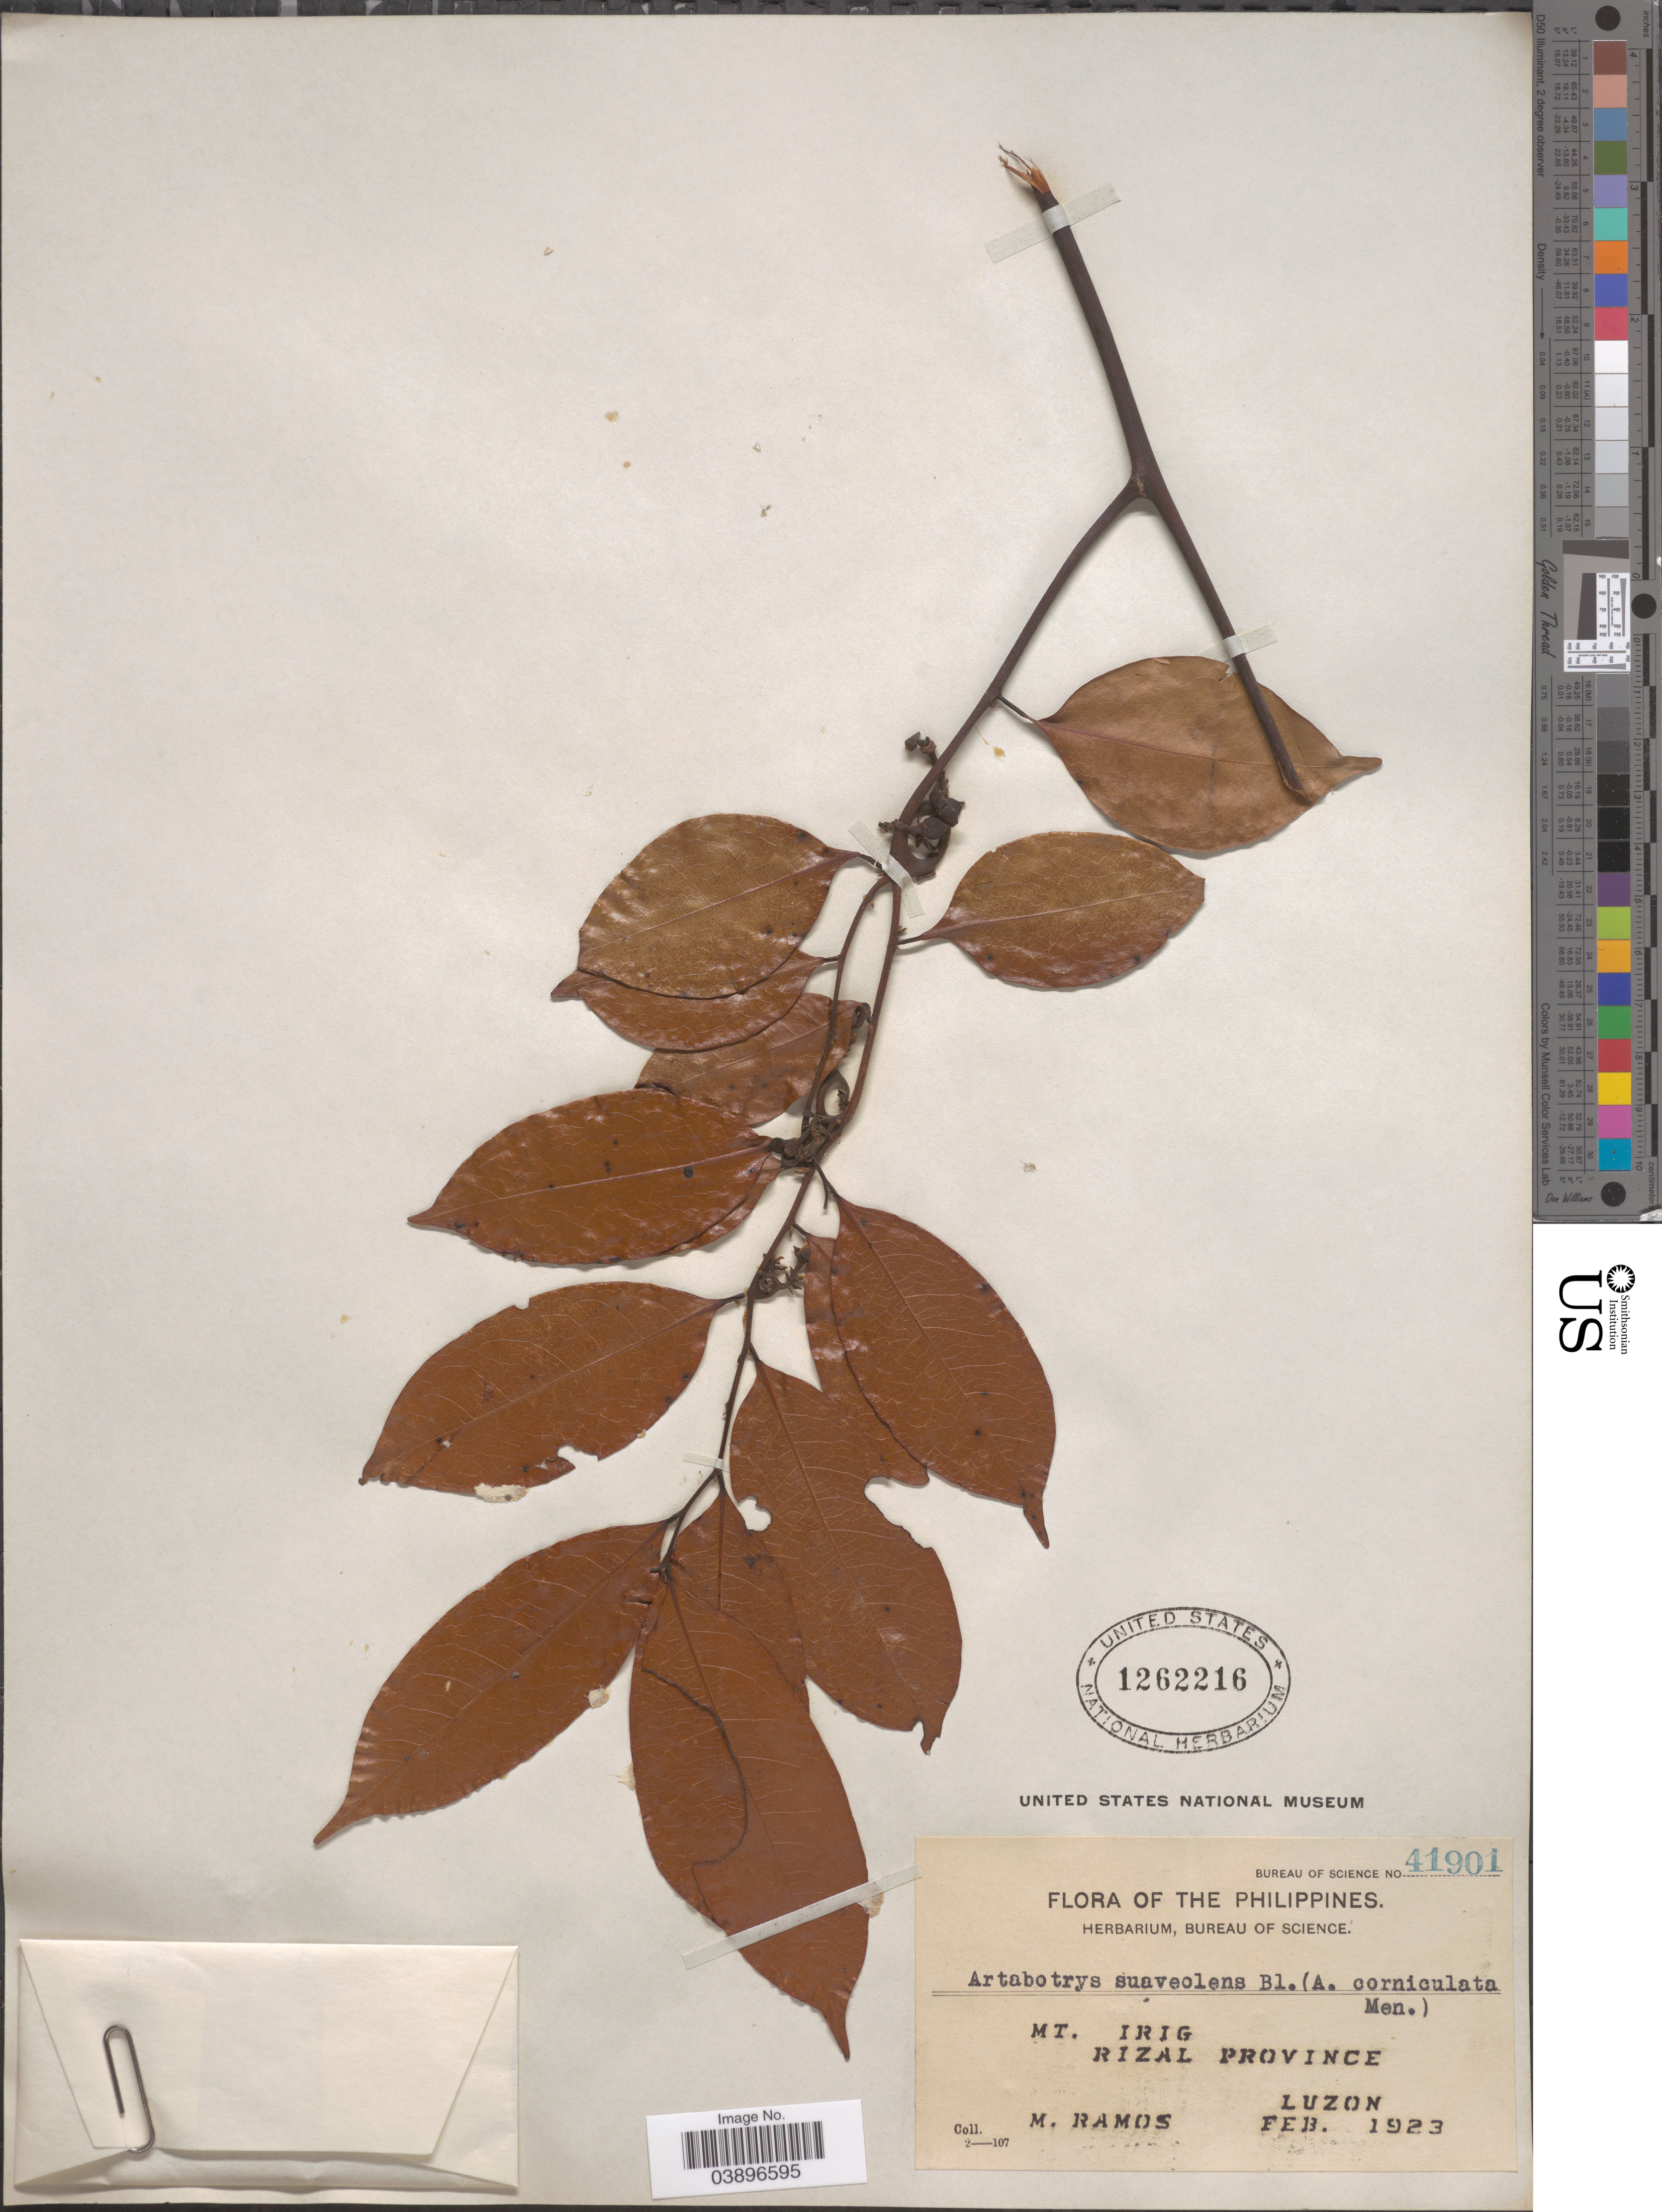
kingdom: Plantae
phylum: Tracheophyta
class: Magnoliopsida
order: Magnoliales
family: Annonaceae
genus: Artabotrys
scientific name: Artabotrys suaveolens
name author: (Blume) Blume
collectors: M. Ramos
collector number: Bureau of Science 41901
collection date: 1923-02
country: Philippines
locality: Mt. Irig, Rizal Province, Luzon.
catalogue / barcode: US 1262216